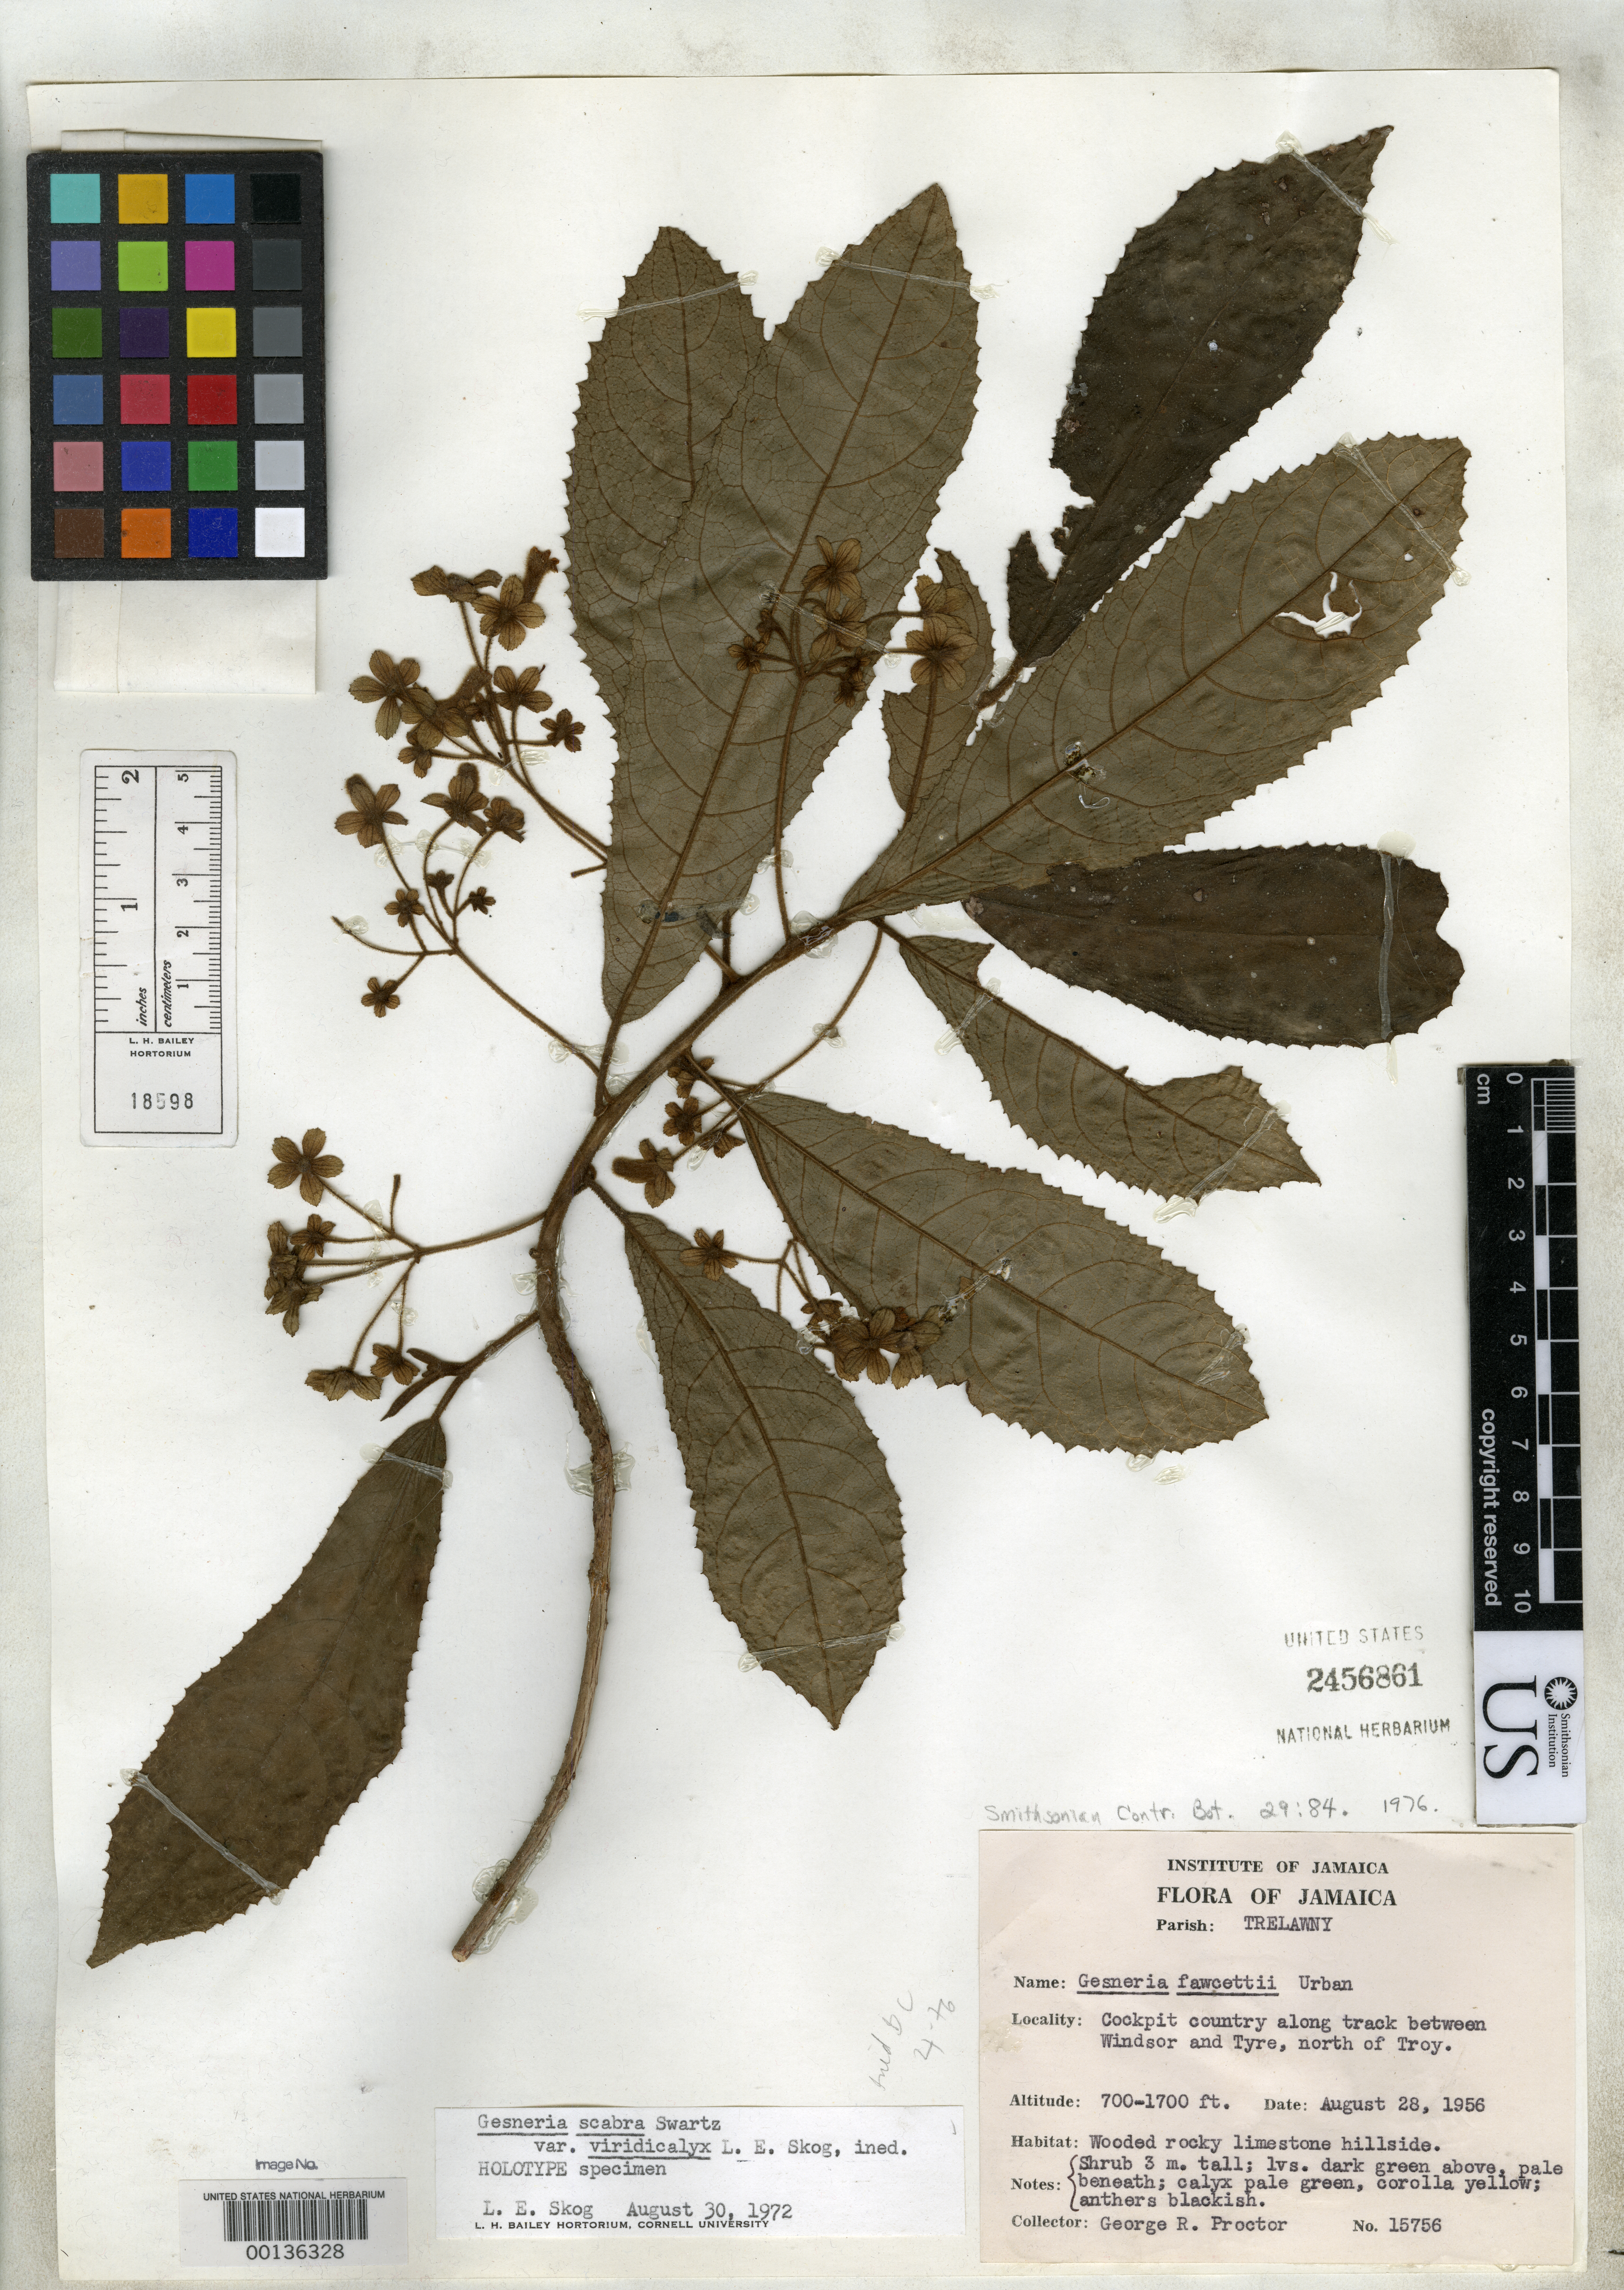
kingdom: Plantae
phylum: Tracheophyta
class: Magnoliopsida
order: Lamiales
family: Gesneriaceae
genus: Gesneria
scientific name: Gesneria scabra var. viridicalyx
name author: L.E. Skog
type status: Holotype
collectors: G. R. Proctor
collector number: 15756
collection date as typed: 28 Aug 1956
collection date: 1956-08-28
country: Jamaica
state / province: Trelawny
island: Greater Antilles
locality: Cockpit country, between Windsor and Tyre.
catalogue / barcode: US 2456861